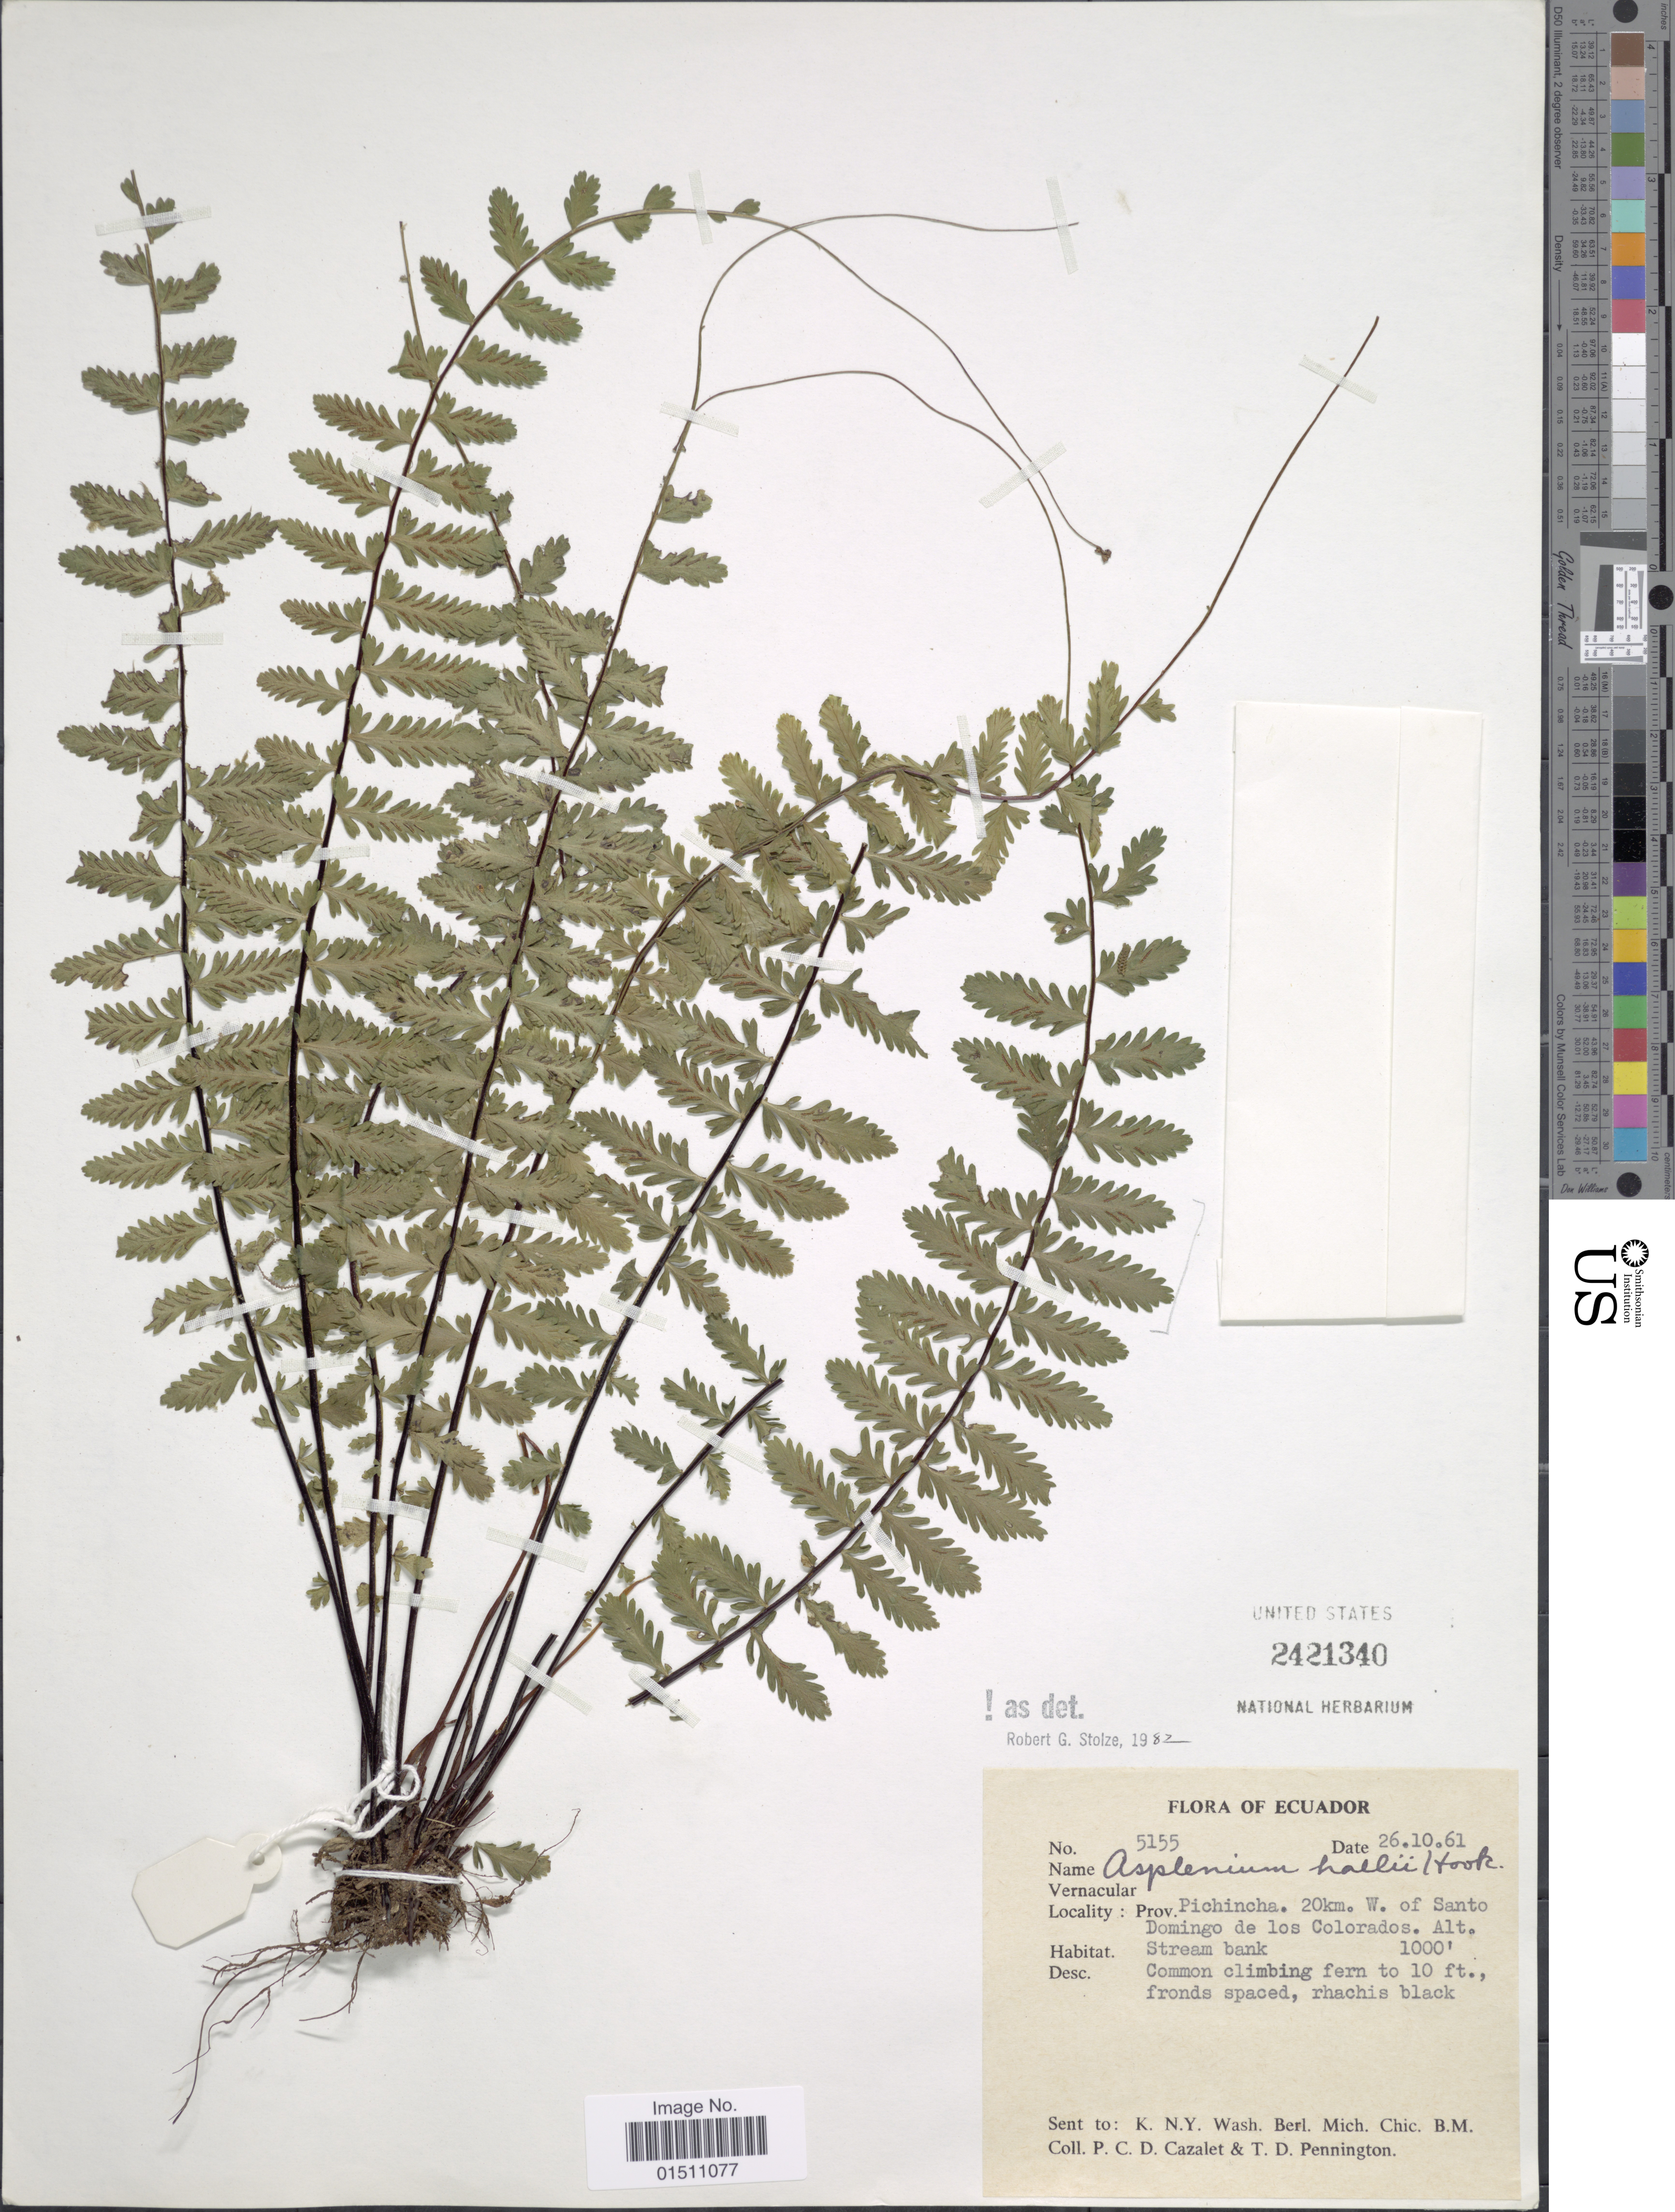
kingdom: Plantae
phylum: Tracheophyta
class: Polypodiopsida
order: Polypodiales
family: Aspleniaceae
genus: Asplenium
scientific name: Asplenium hallii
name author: Hook.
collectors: P. C. D. Cazalet & T. D. Pennington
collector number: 5155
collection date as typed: Transcribed d/m/y: 26/10/61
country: Ecuador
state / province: Pichincha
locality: Ecuador, 20km. W. of Santo Domingo de los Colorados.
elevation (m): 305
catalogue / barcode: US 2421340